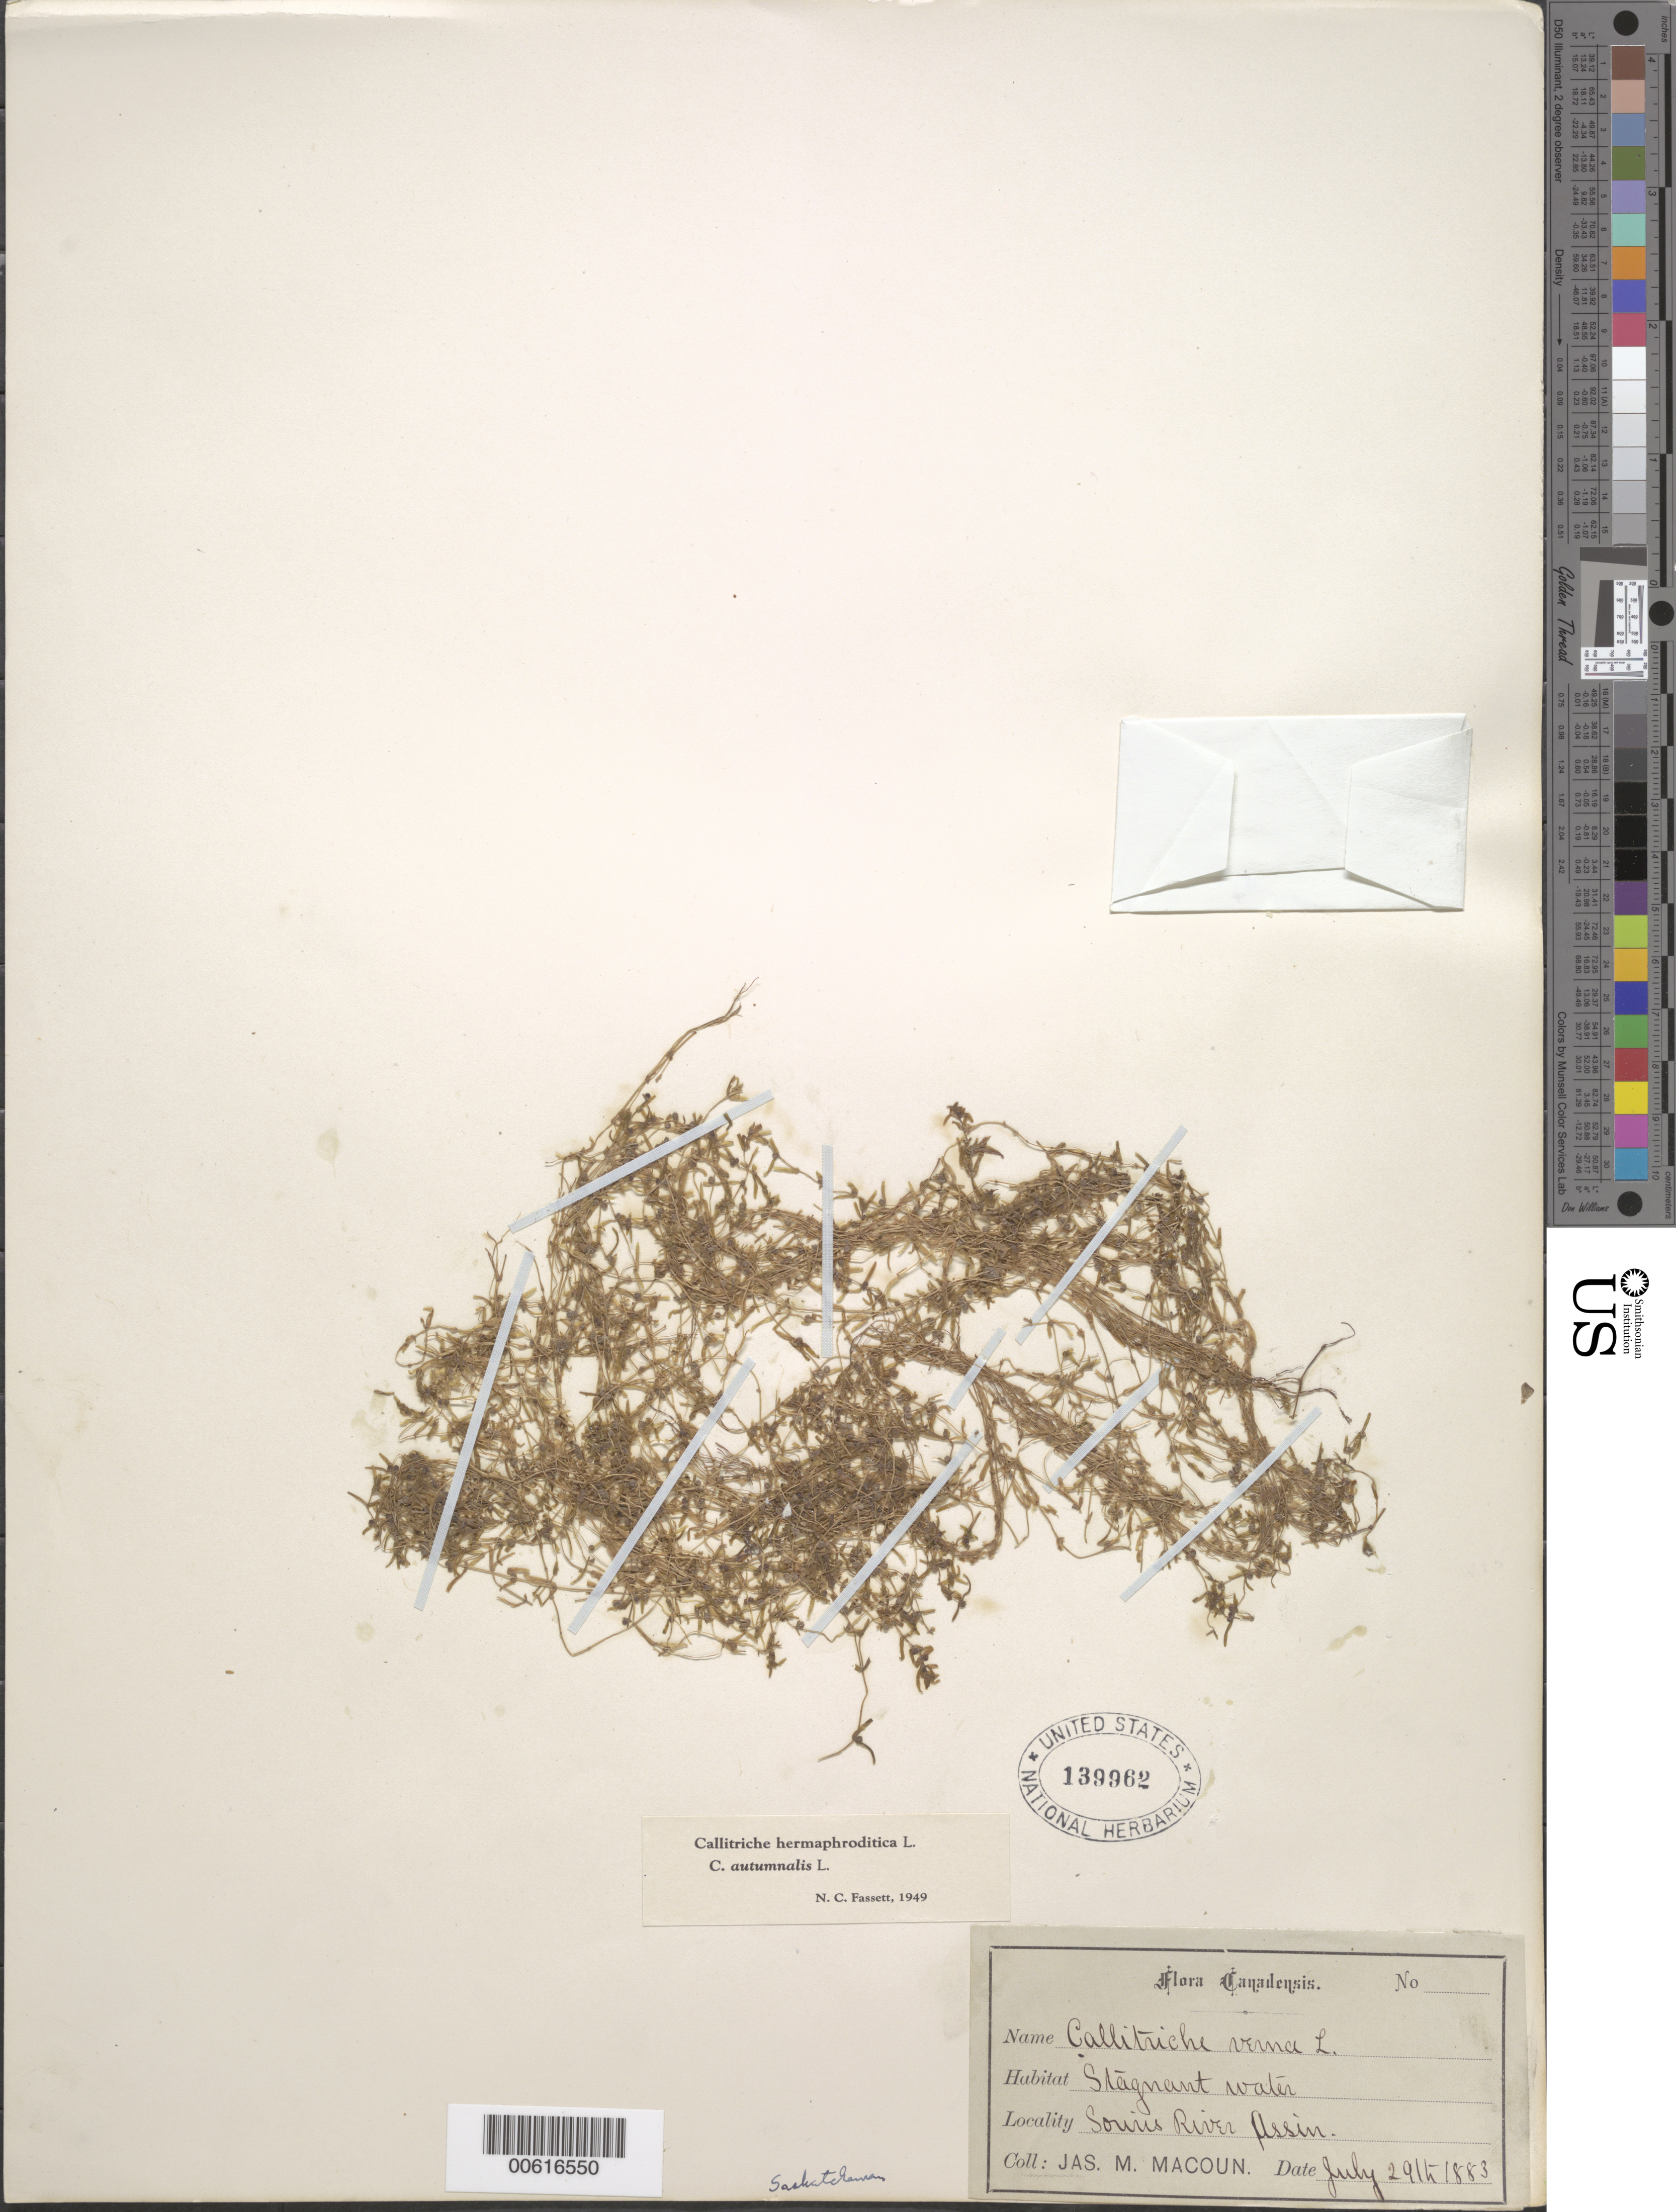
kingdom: Plantae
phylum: Tracheophyta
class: Magnoliopsida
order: Lamiales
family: Plantaginaceae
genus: Callitriche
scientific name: Callitriche hermaphroditica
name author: L.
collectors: J. M. Macoun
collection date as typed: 29 Jul 1883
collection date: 1883-07-29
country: Canada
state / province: Manitoba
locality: Souris River, Assin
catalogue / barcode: US 139962